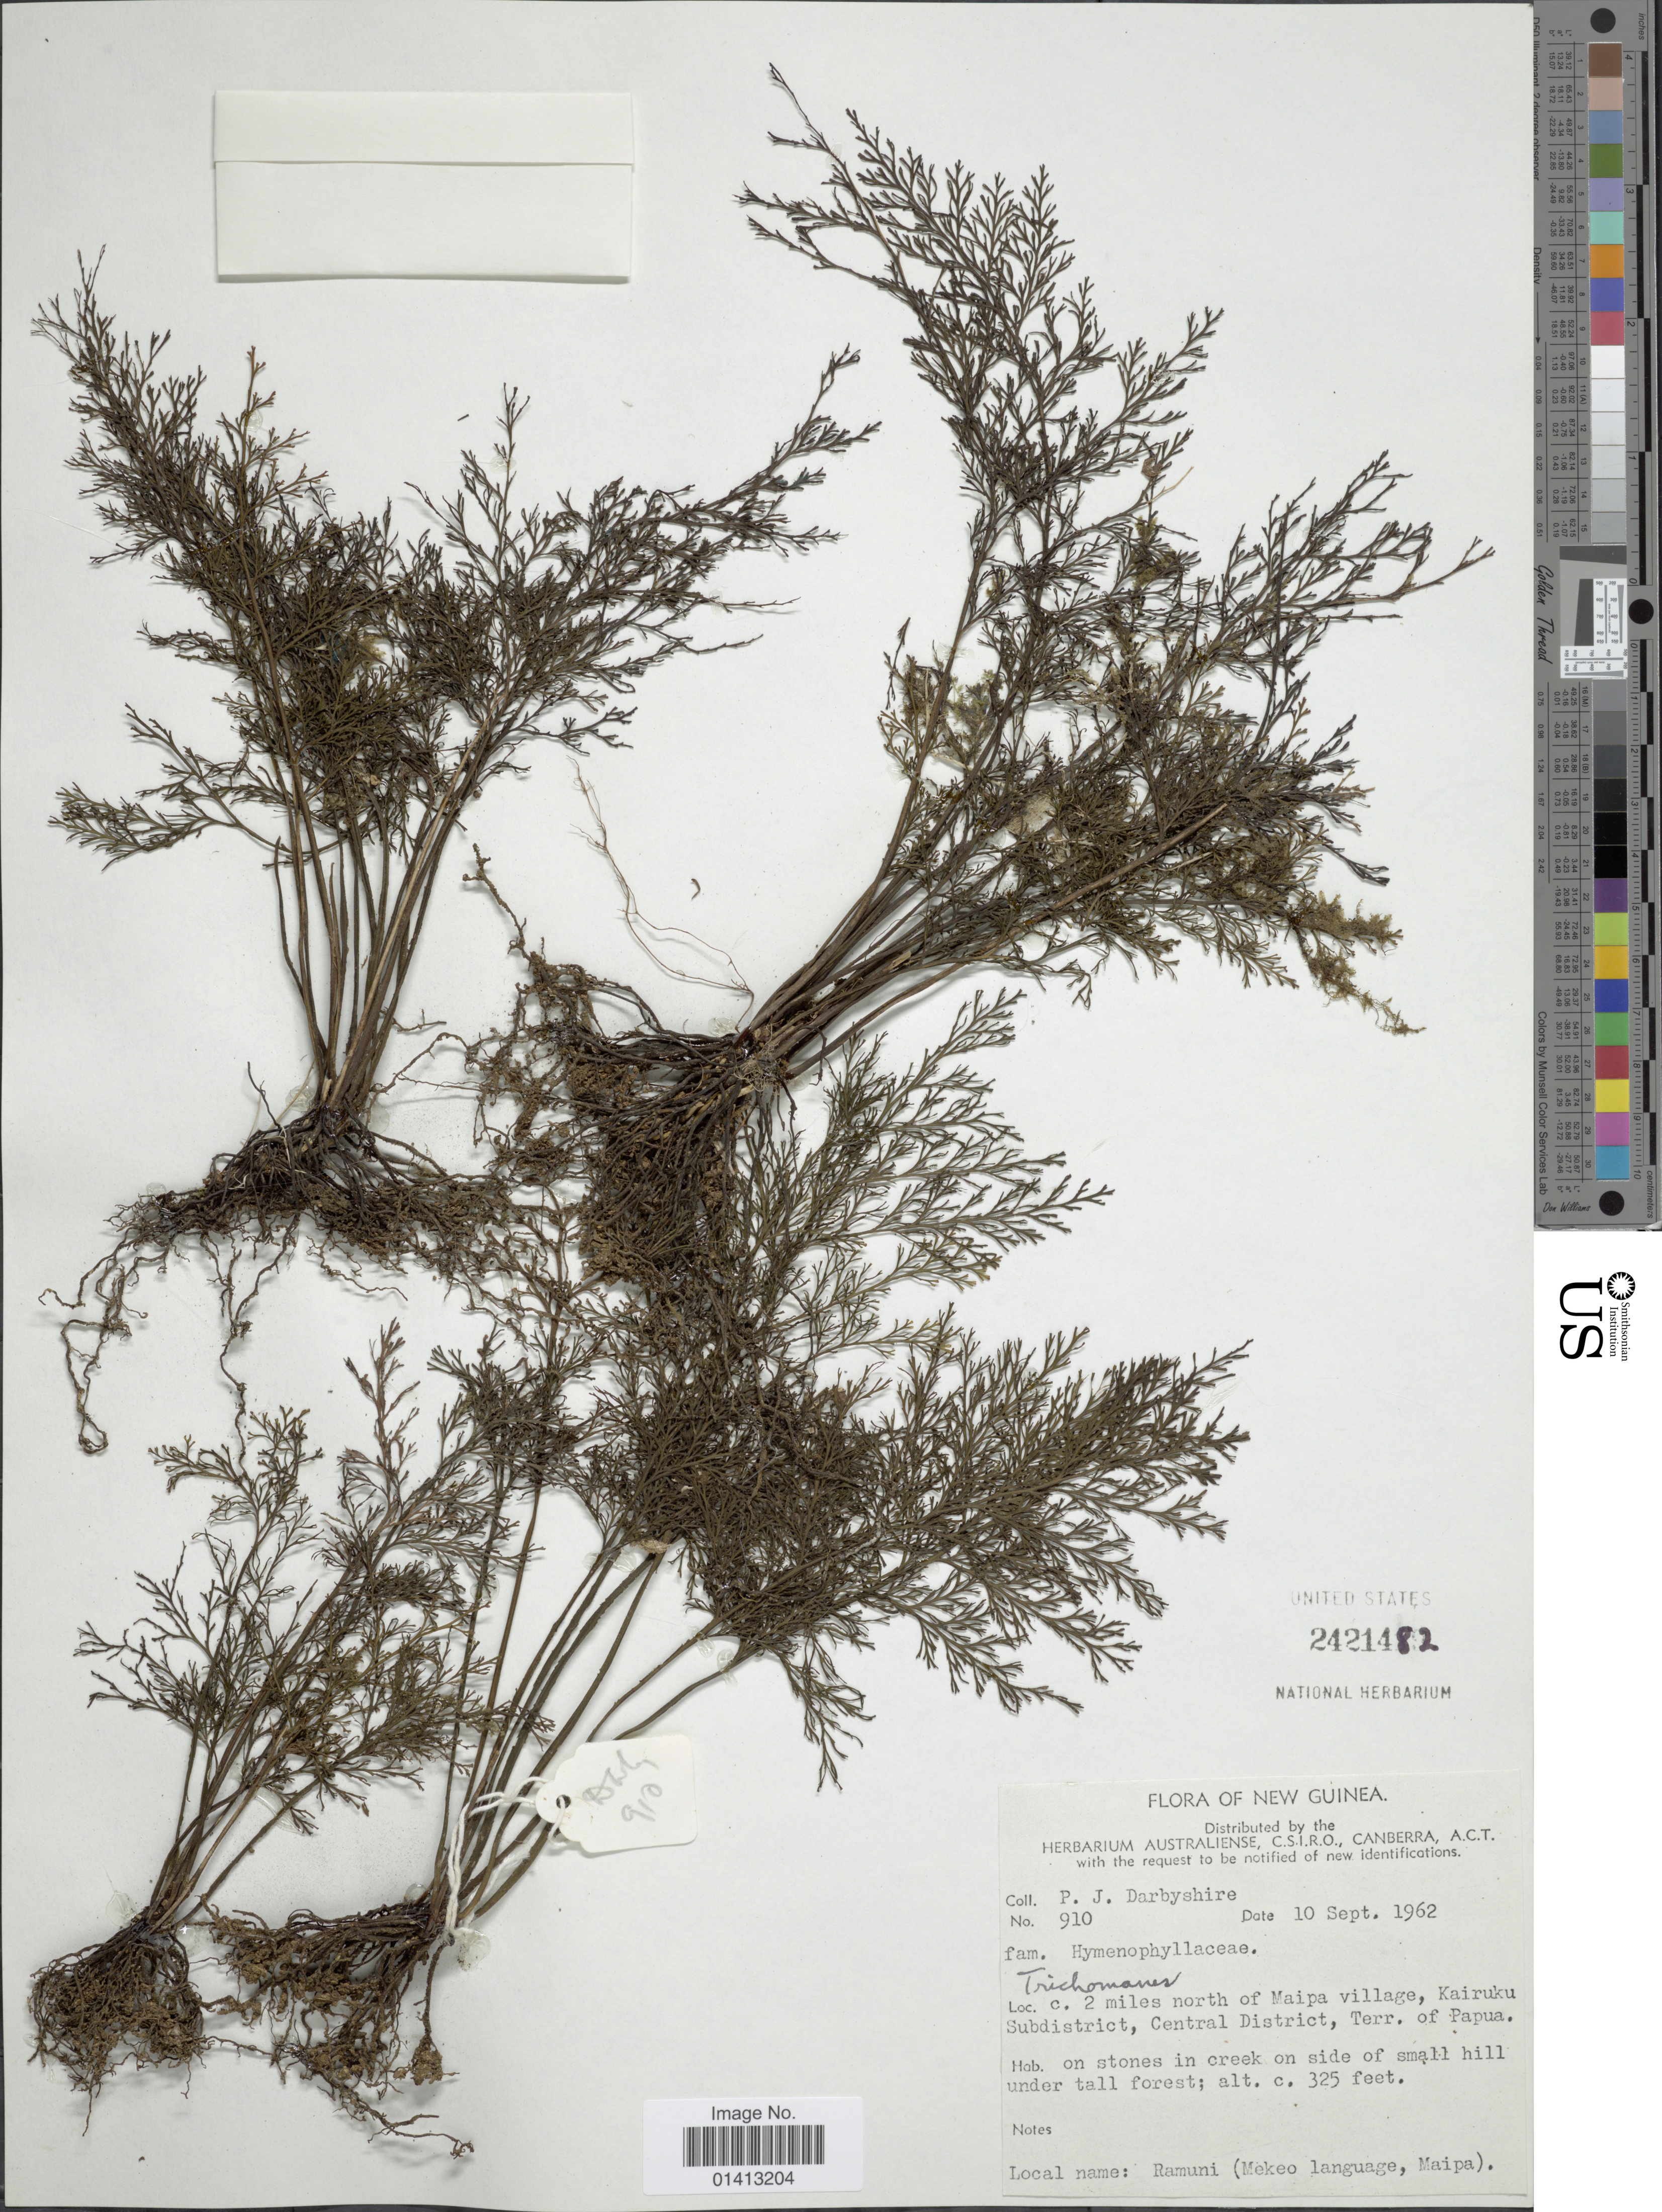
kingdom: Plantae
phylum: Tracheophyta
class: Polypodiopsida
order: Hymenophyllales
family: Hymenophyllaceae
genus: Crepidomanes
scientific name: Crepidomanes sp.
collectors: P. Darbyshire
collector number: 910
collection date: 1962-09-10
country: Papua New Guinea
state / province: Central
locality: New Guinea, c. 2 miles north of Maipa village, Kairuku Subdistrict, Central District, Terr of Papua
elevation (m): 99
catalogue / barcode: US 2421482